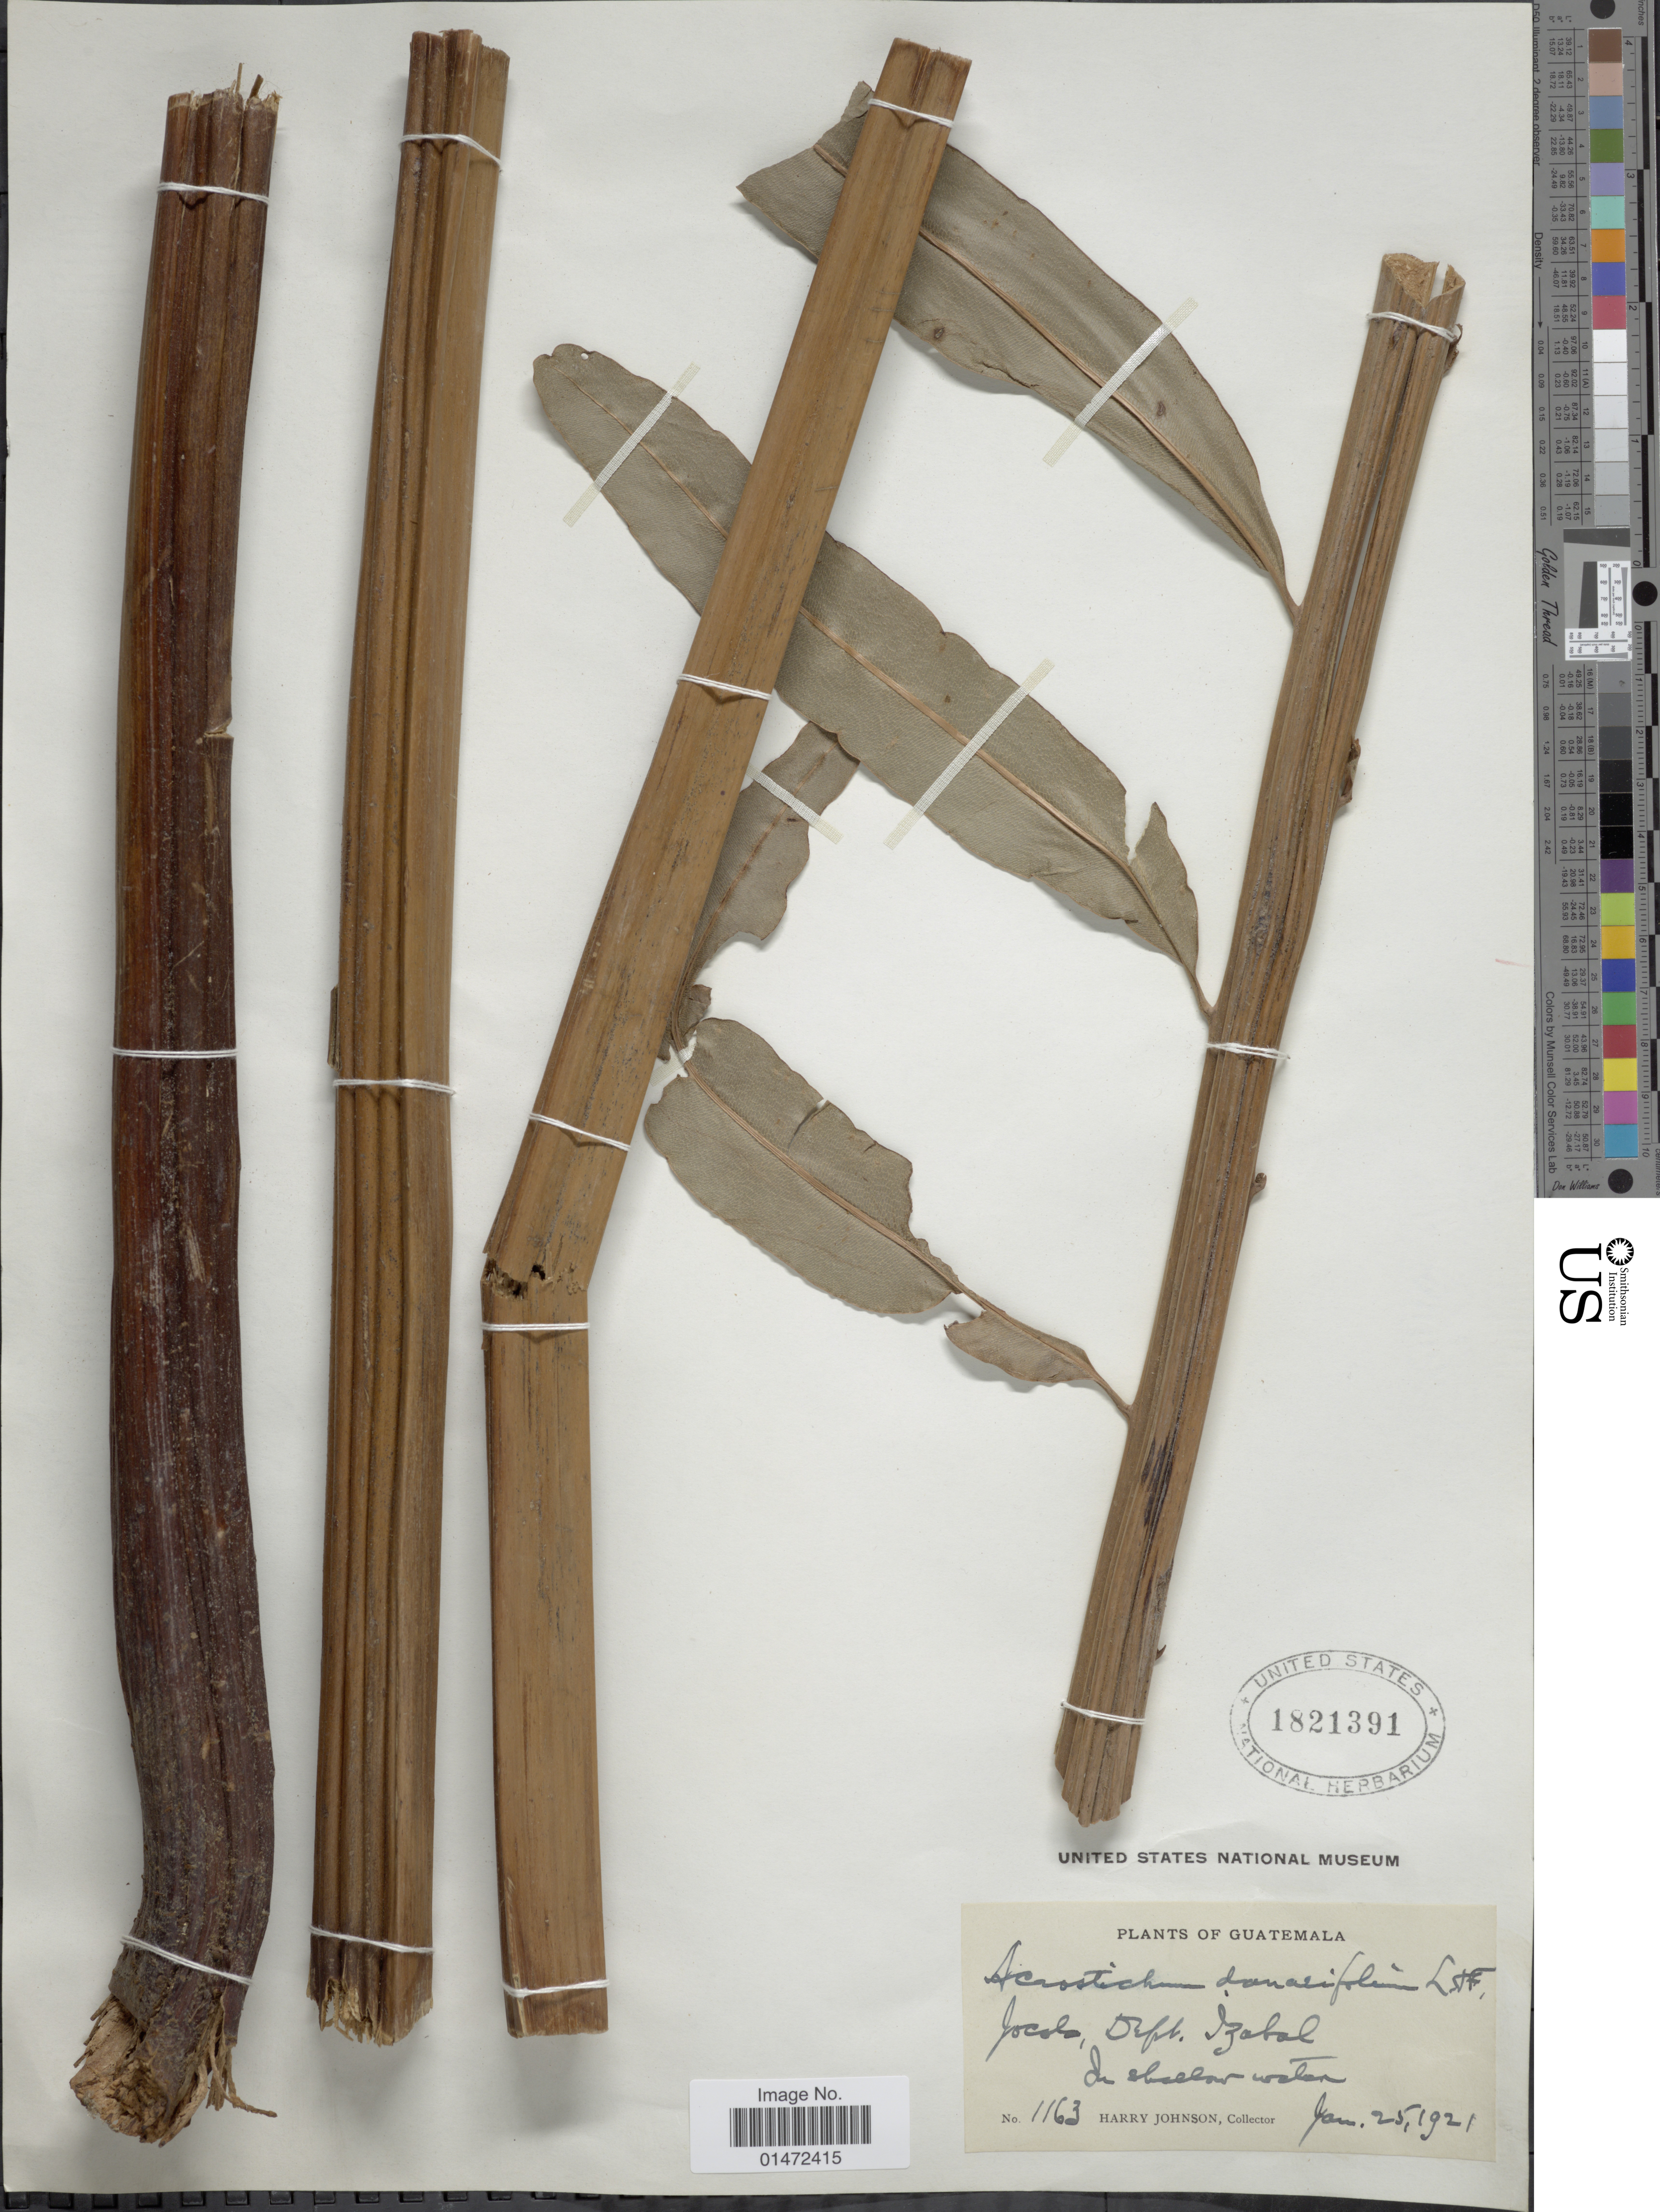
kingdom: Plantae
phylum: Tracheophyta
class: Polypodiopsida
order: Polypodiales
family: Pteridaceae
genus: Acrostichum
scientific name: Acrostichum danaeifolium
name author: Langsd. & Fisch.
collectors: H. Johnson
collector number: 1163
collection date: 1921-01-25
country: Guatemala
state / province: Izabal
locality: Jocolo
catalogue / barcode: US 1821391